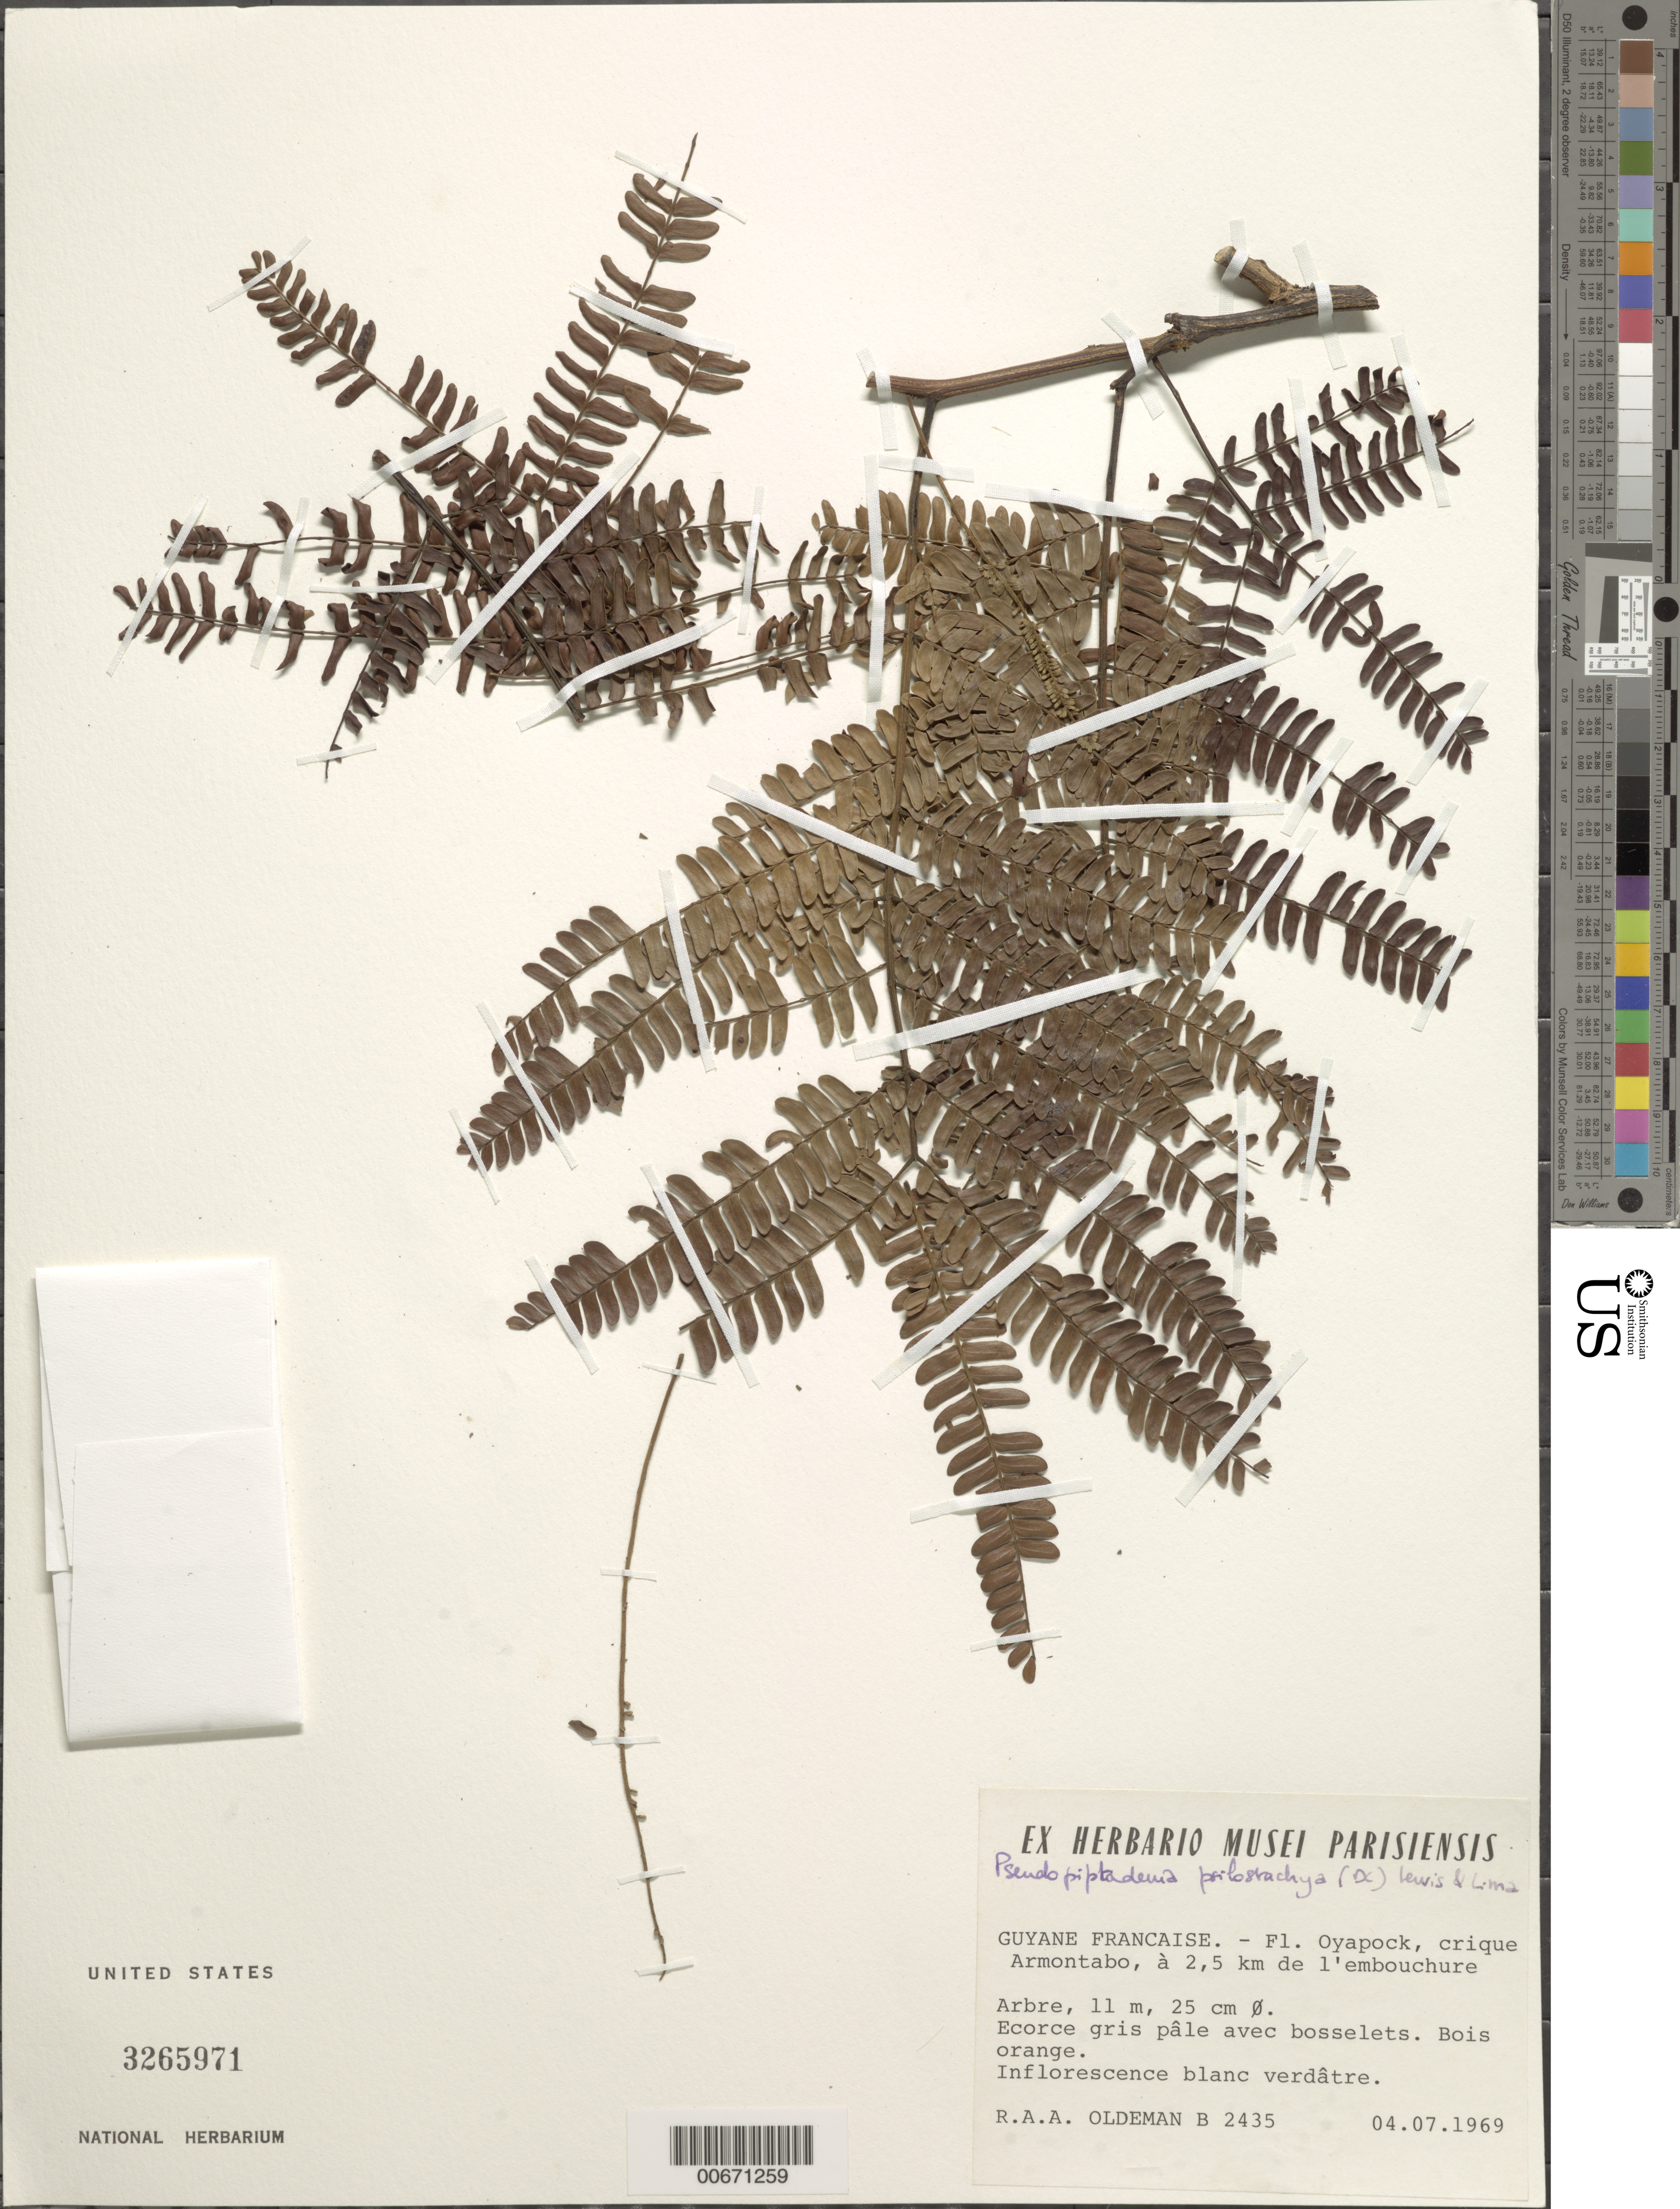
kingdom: Plantae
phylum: Tracheophyta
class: Magnoliopsida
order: Fabales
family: Fabaceae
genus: Marlimorimia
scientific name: Marlimorimia psilostachya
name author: (DC.) L.P. Queiroz & Marc.F. Simon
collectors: R. Oldeman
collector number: B 2435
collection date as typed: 4-Jul-69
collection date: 1969-07-04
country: French Guiana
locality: Fleuve Oyapock, crique Armontabo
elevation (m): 500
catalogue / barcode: US 3265971